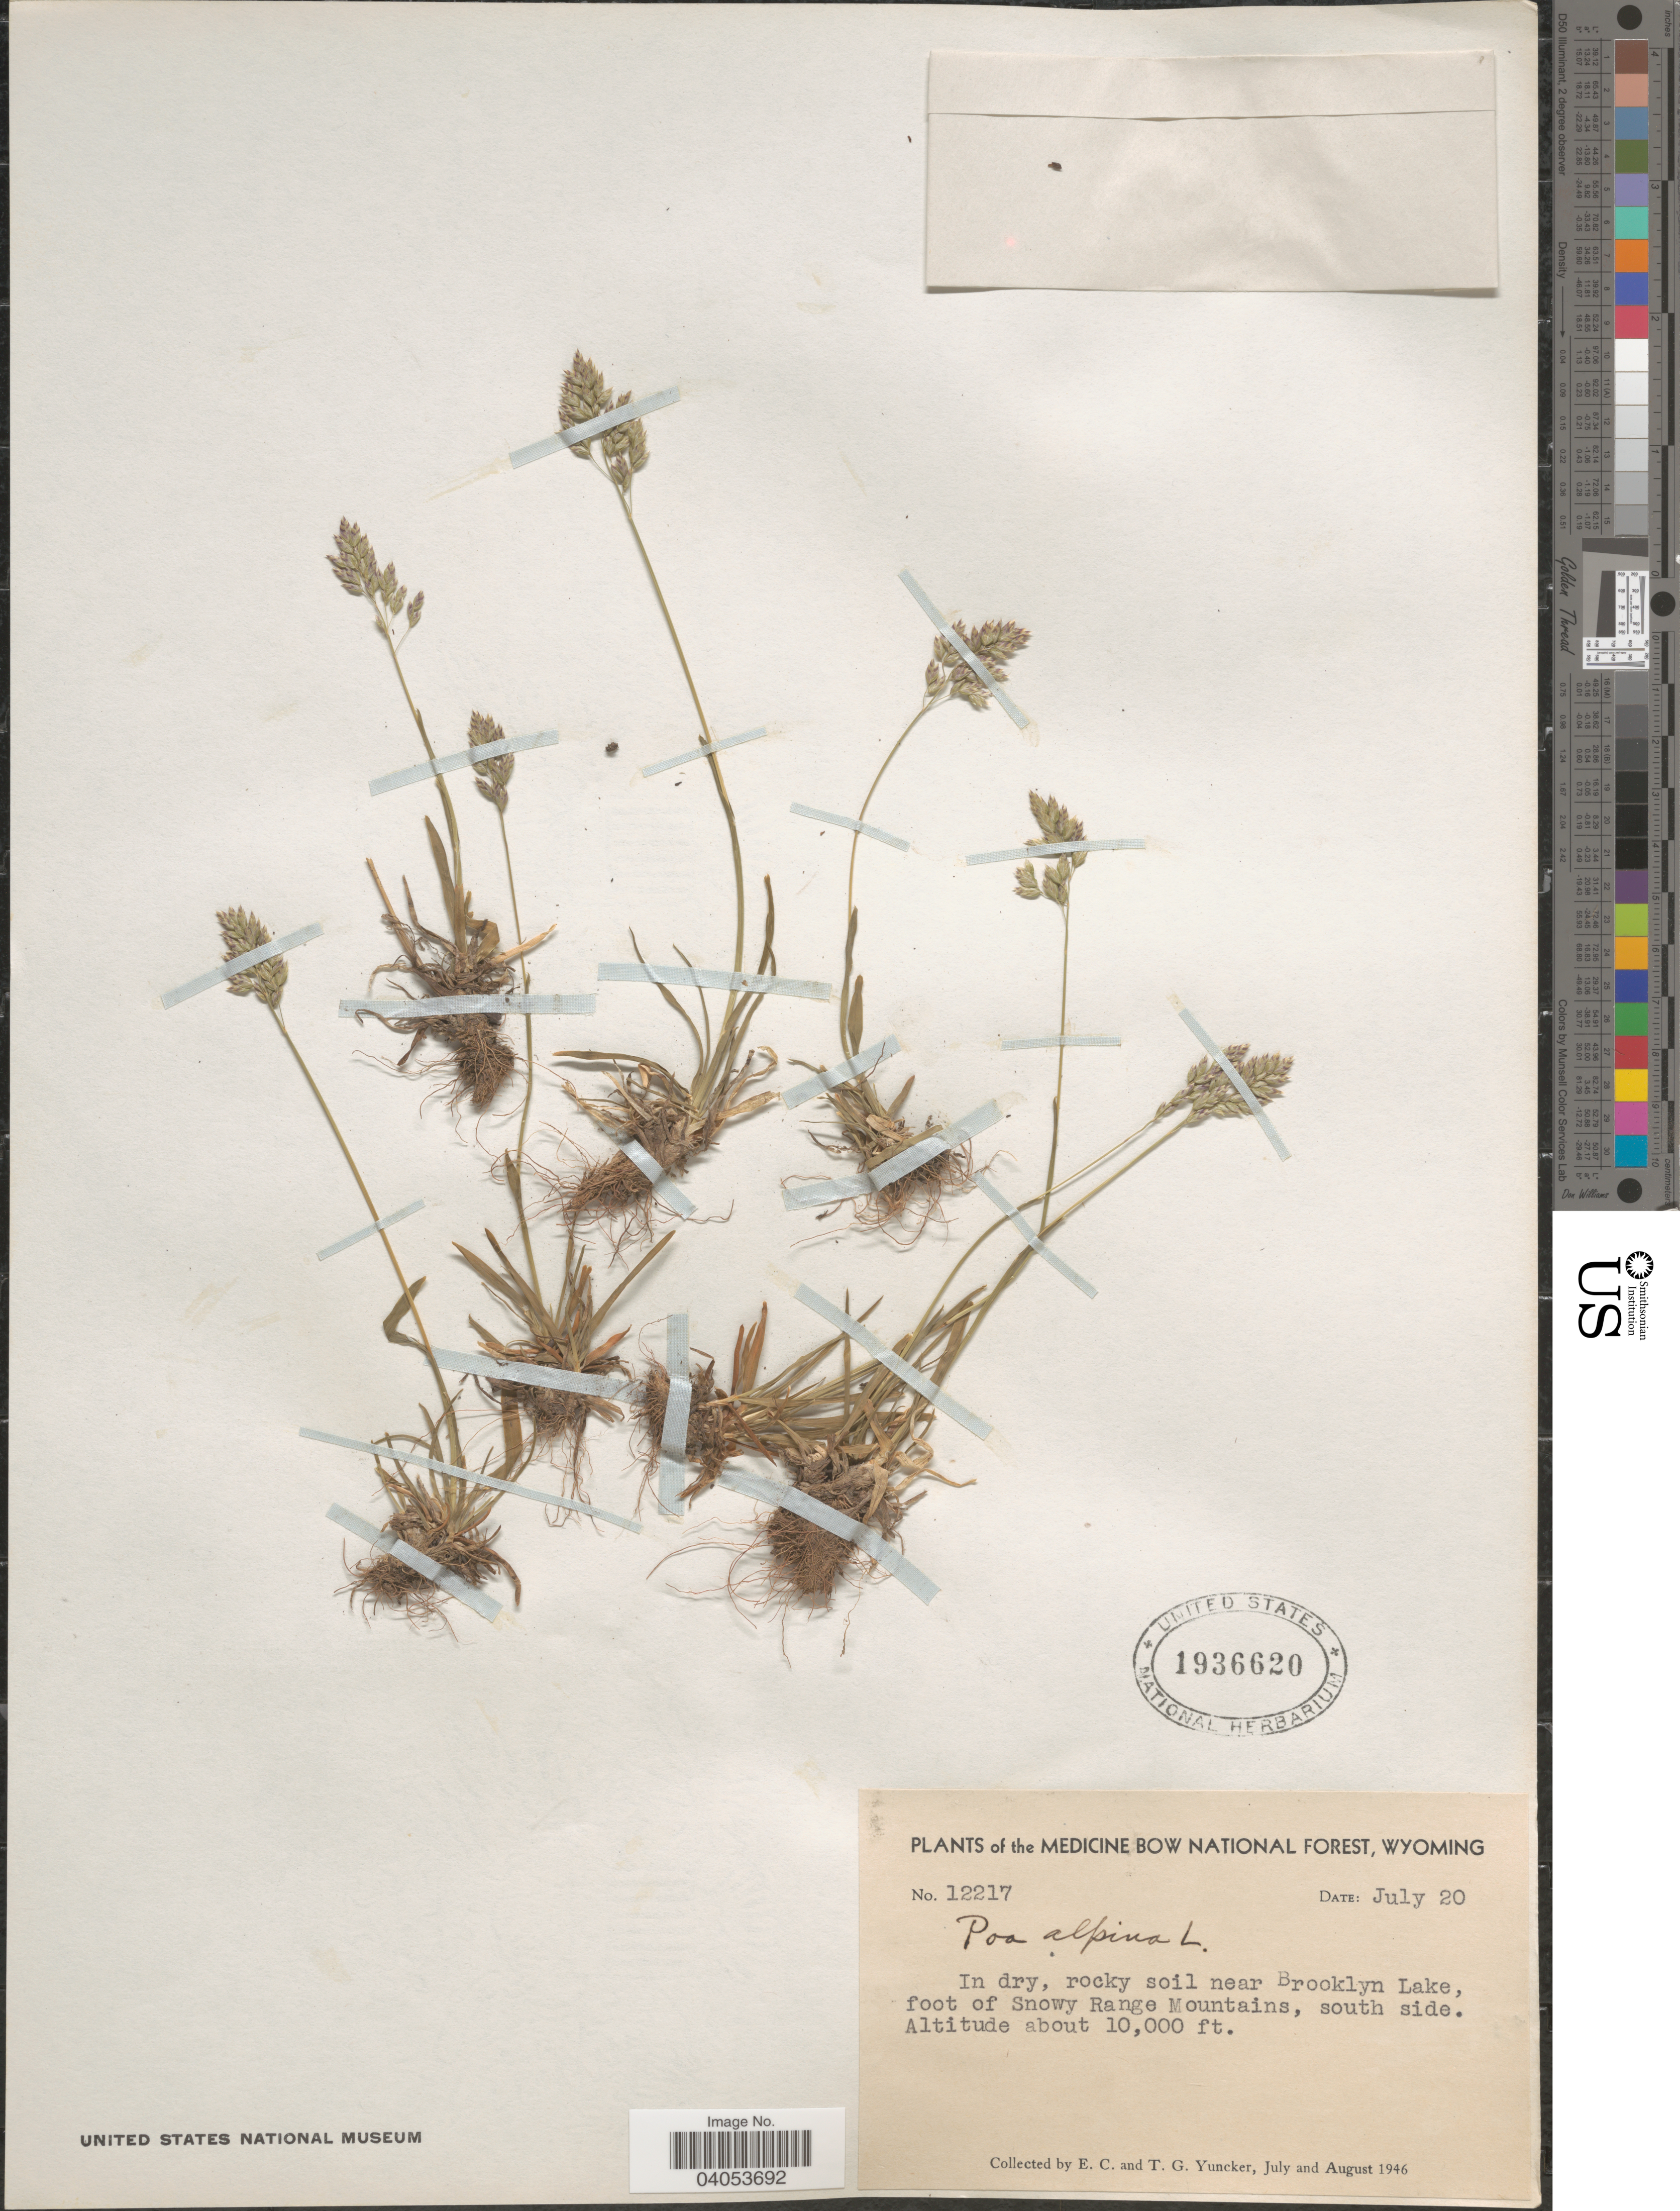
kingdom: Plantae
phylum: Tracheophyta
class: Liliopsida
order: Poales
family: Poaceae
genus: Poa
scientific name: Poa alpina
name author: L.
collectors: E. C. Yuncker & T. G. Yuncker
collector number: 12217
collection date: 1946-07-20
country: United States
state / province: Wyoming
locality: The Medicine Bow National Forest. In dry, rocky soil near Brooklyn Lake, foot of Snowy Range Mountains, south side.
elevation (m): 3048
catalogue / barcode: US 1936620